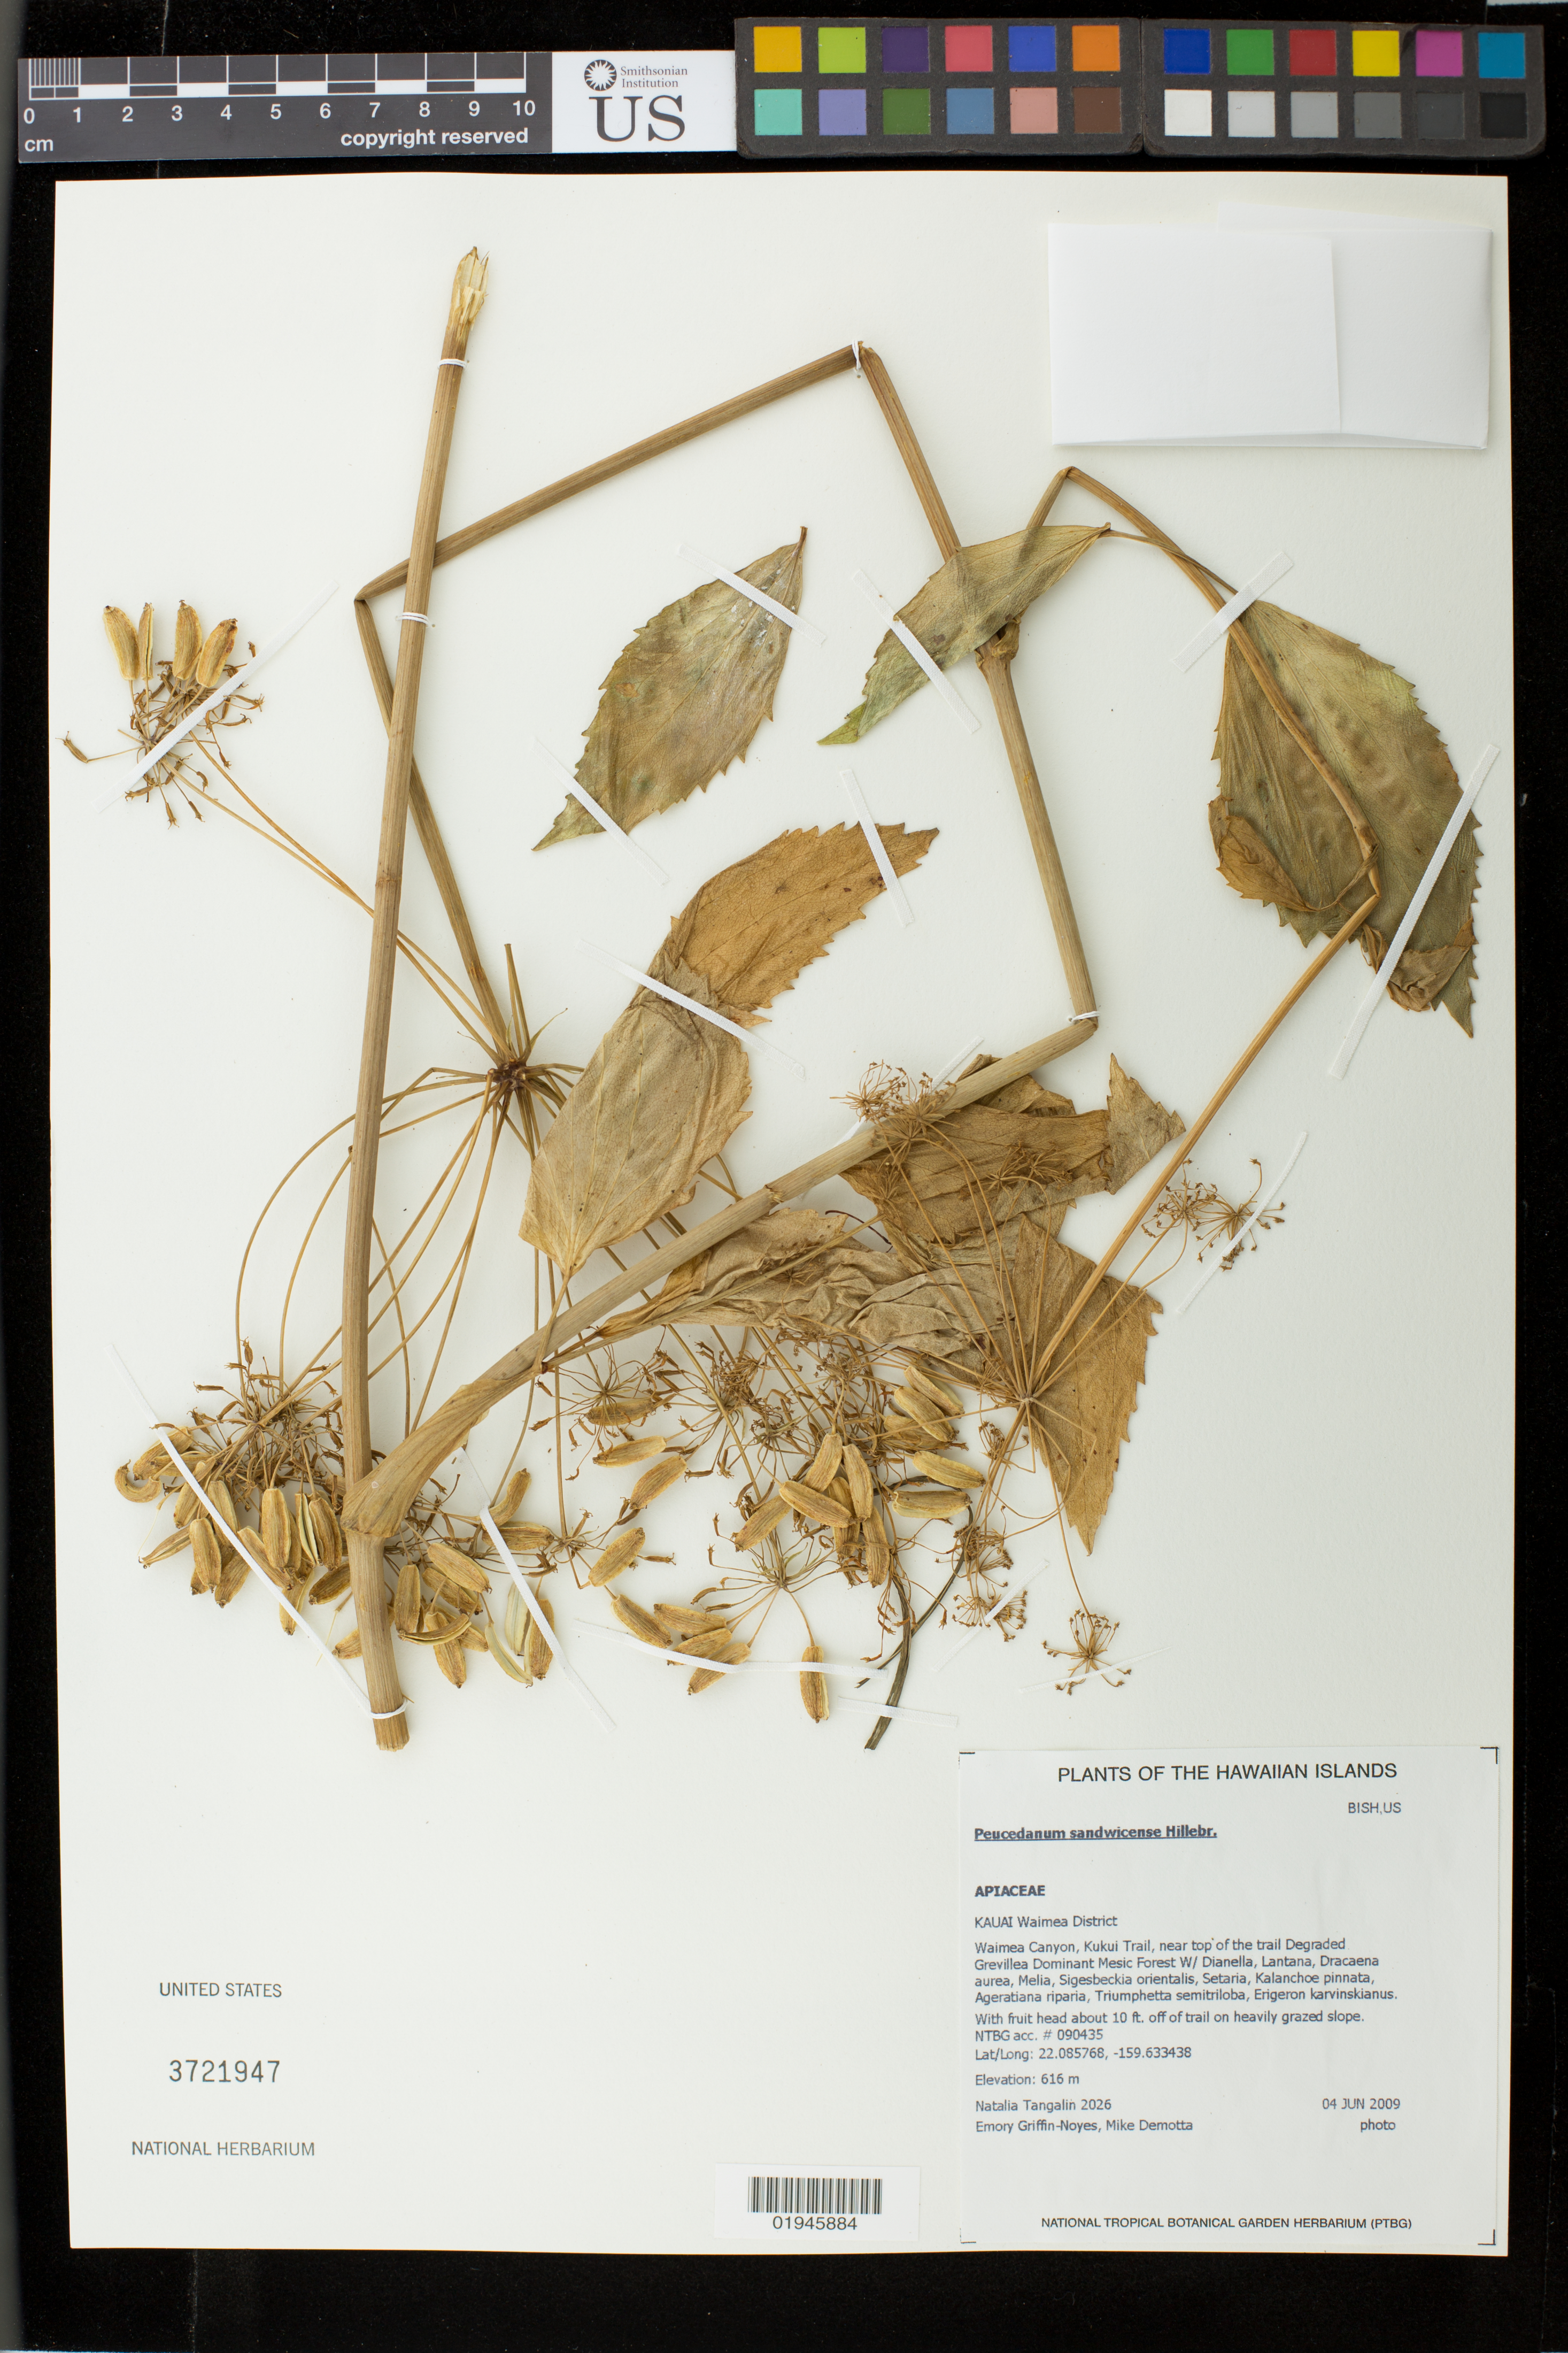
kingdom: Plantae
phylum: Tracheophyta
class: Magnoliopsida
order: Apiales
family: Apiaceae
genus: Peucedanum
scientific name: Peucedanum sandwicense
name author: Hillebr.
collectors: N. Tangalin, E. Griffin-Noyes & M. DeMotta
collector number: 2026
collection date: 2009-06-04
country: United States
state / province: Hawaii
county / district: Kauai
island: Kaua'i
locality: Waimea district, Waimea Canyon, Kukui Trail, near top of the trail.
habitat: Degraded mesic forest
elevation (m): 616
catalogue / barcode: US 3721947